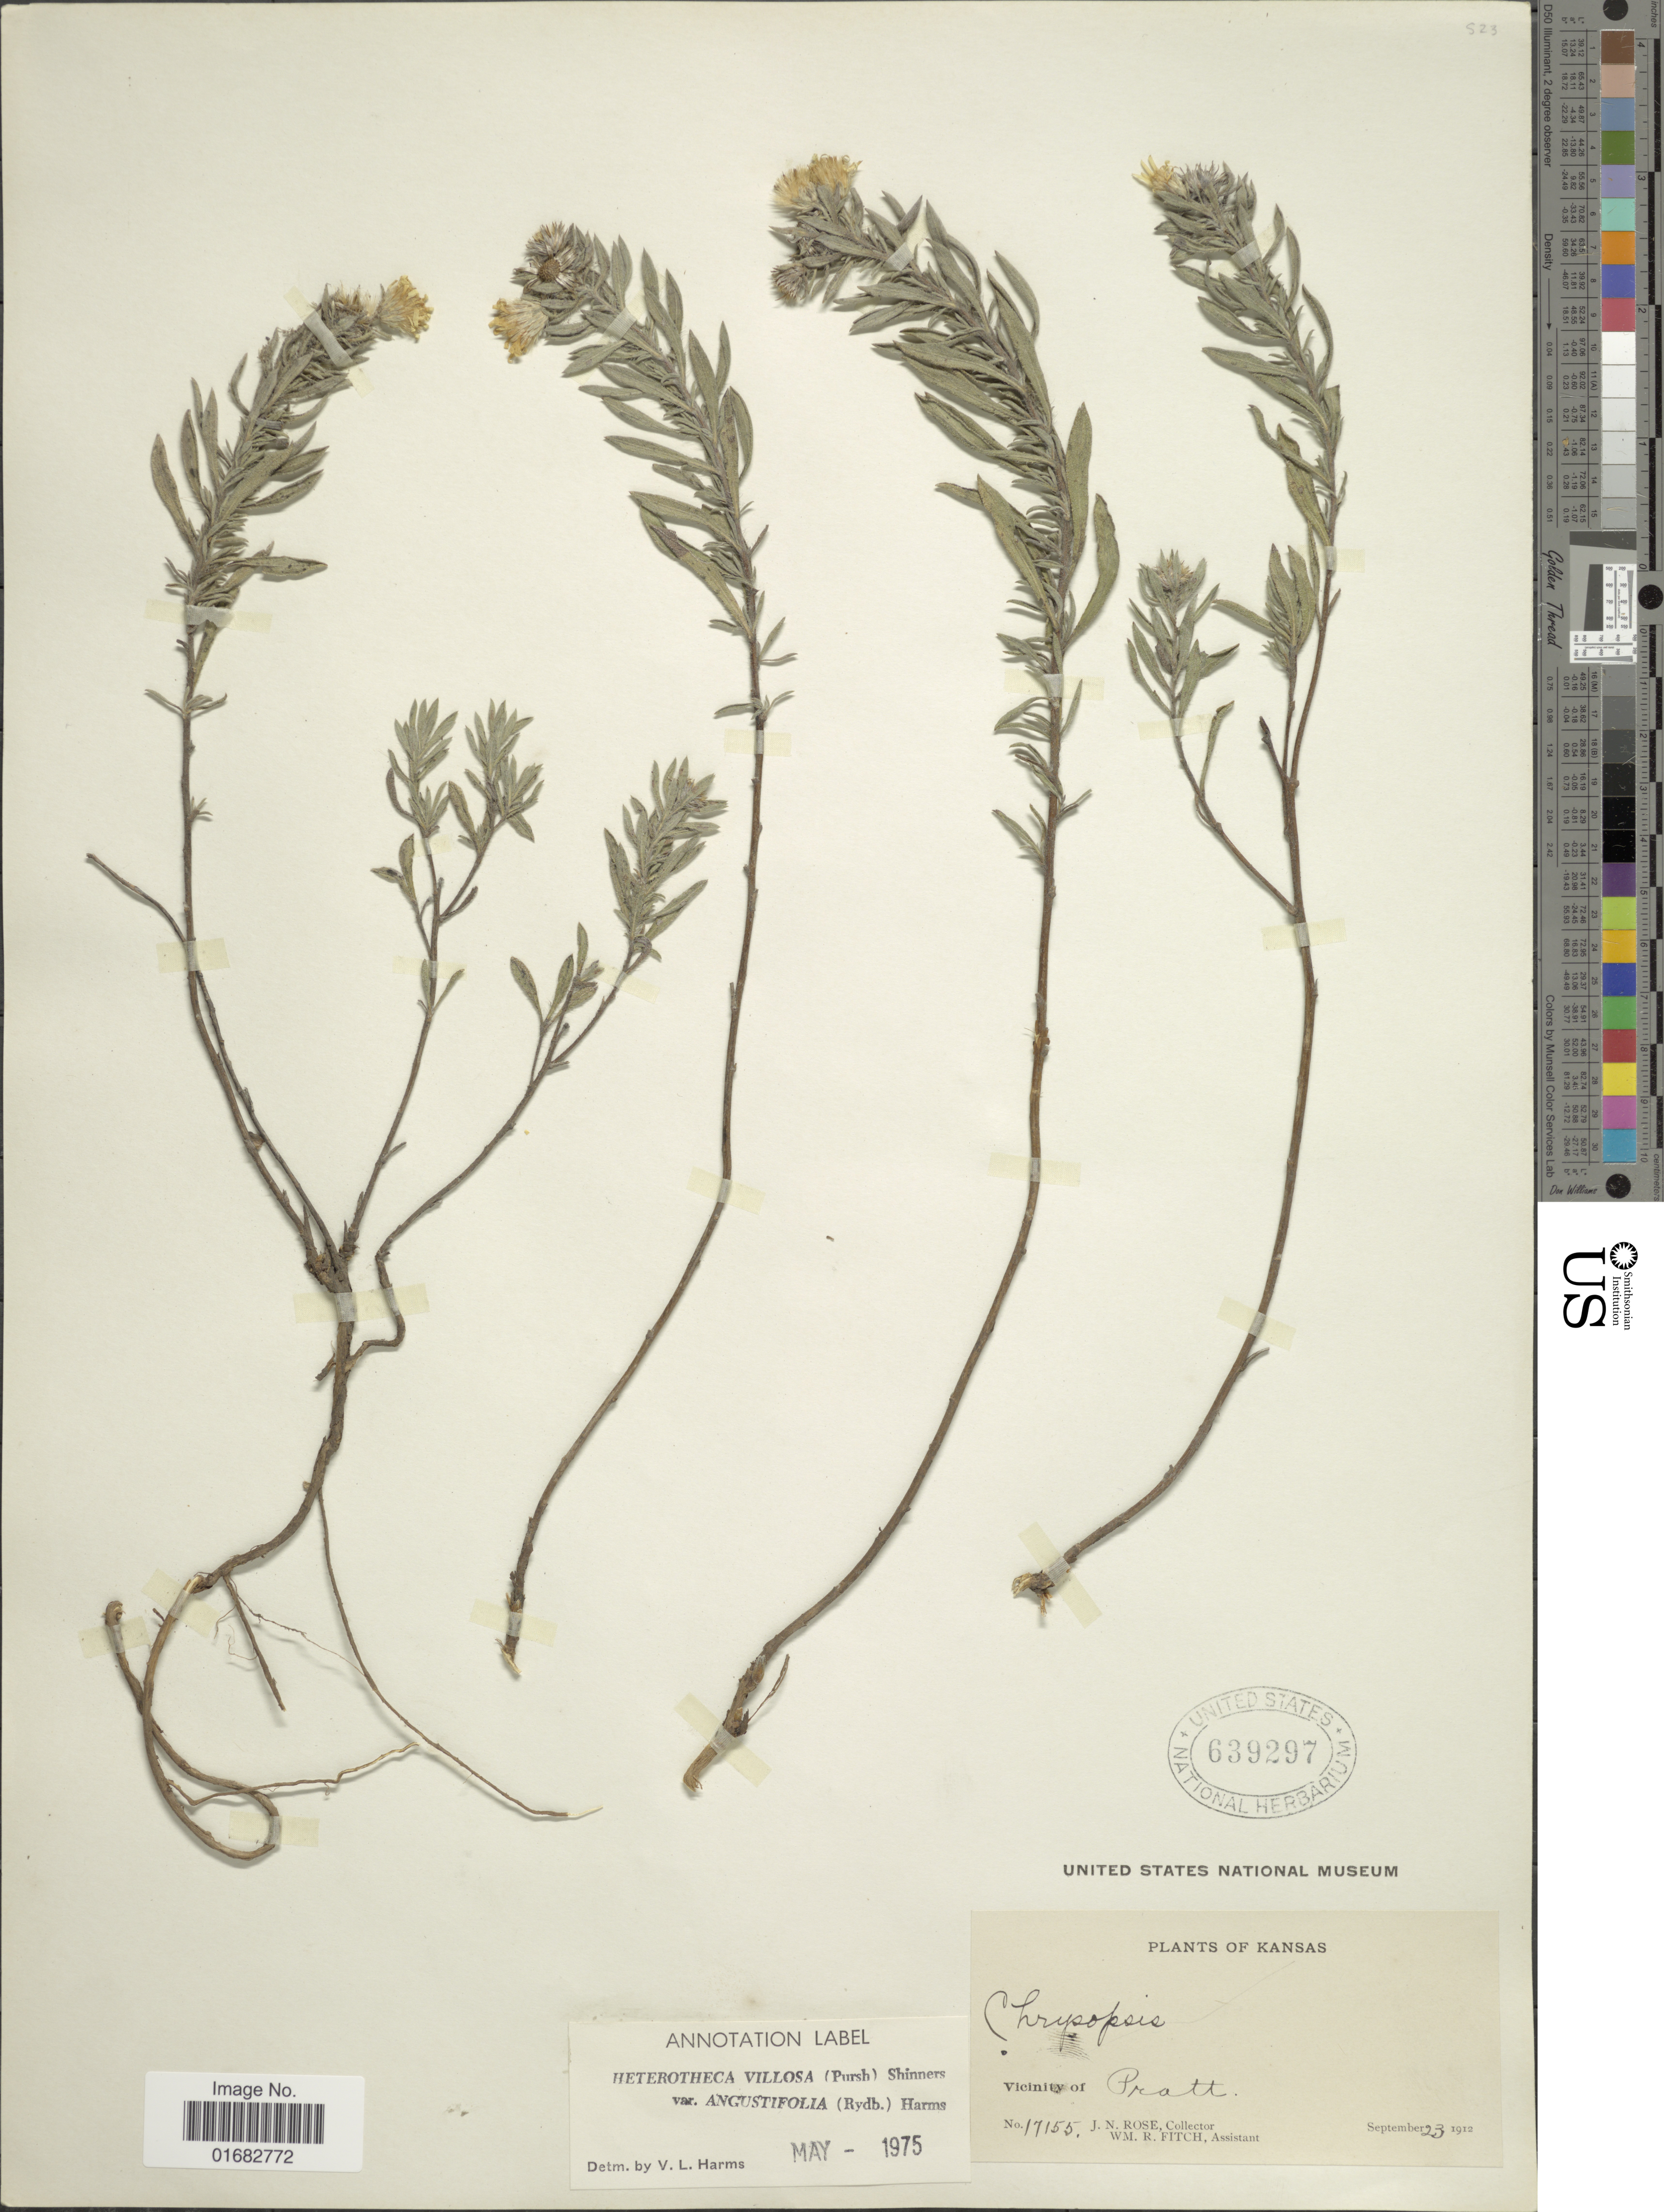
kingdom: Plantae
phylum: Tracheophyta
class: Magnoliopsida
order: Asterales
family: Asteraceae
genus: Heterotheca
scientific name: Heterotheca villosa var. angustifolia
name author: (Rydb.) V.L. Harms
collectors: J. N. Rose & W. R. Fitch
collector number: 17155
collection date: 1912-09-23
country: United States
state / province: Kansas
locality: Vicinity of Pratt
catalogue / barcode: US 639297